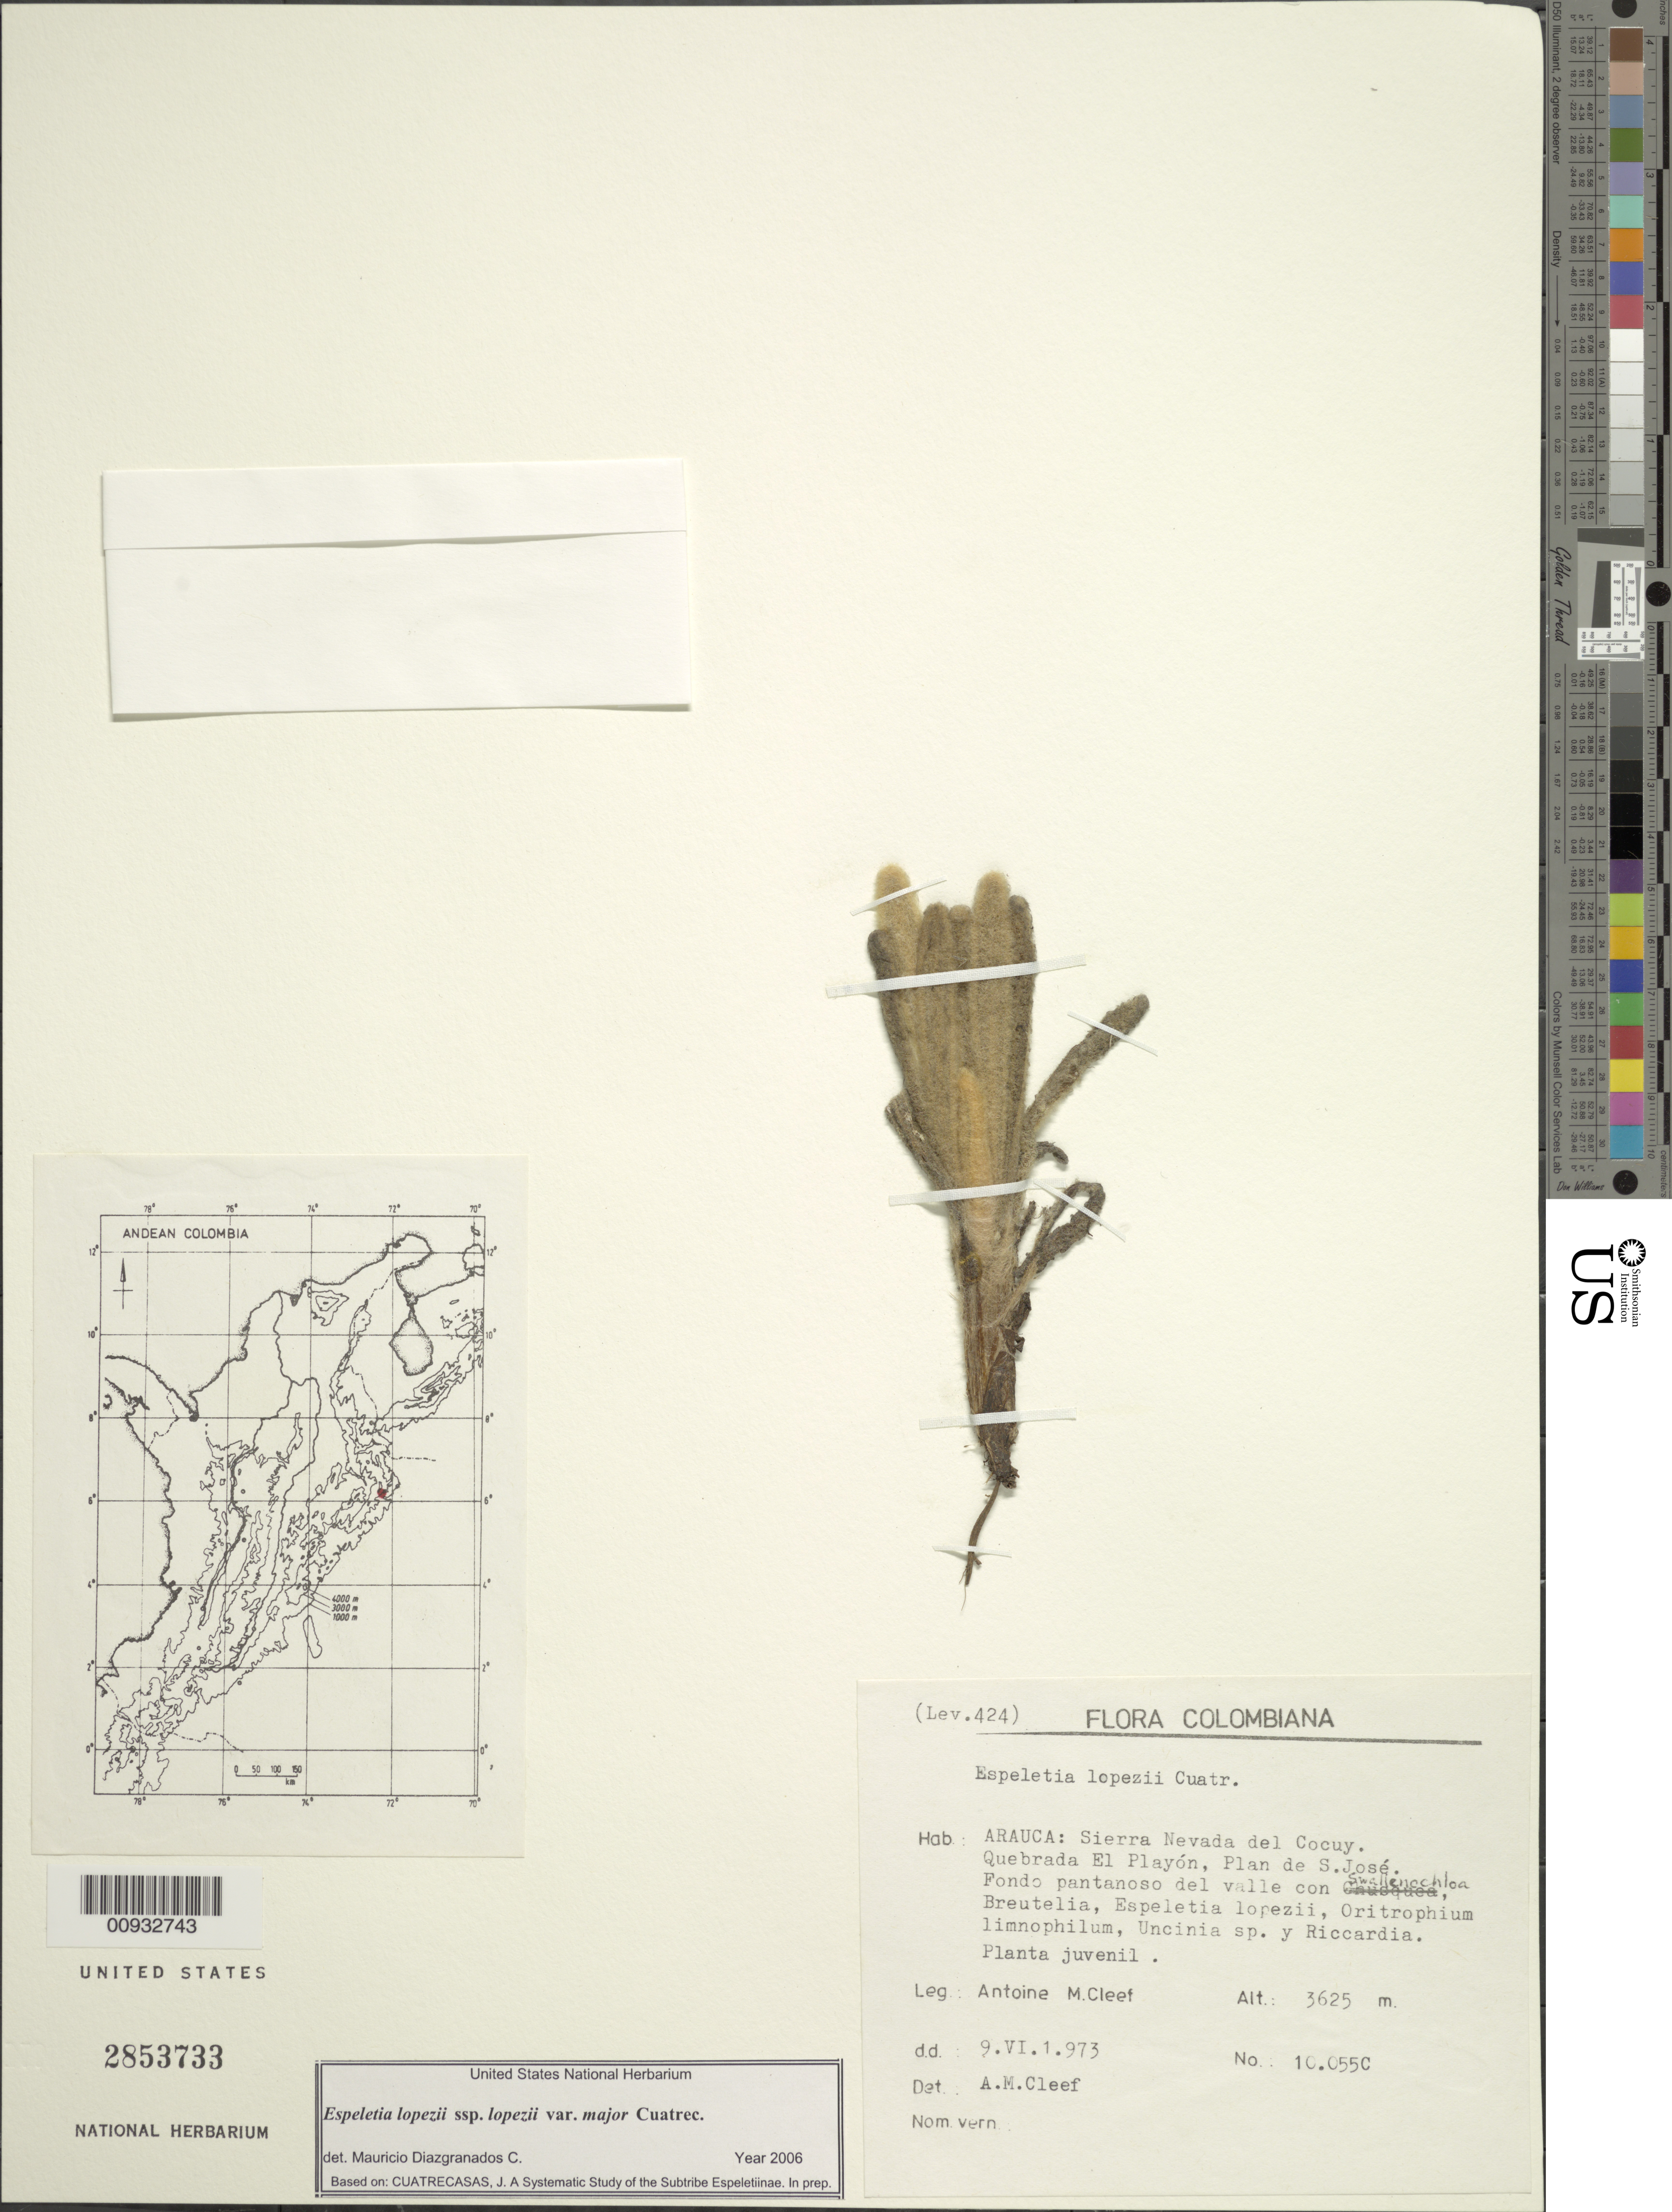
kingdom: Plantae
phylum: Tracheophyta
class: Magnoliopsida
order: Asterales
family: Asteraceae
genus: Espeletia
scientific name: Espeletia lopezii var. major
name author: Cuatrec.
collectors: A. M. Cleef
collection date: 1973-06-09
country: Colombia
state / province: Arauca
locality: Sierra Nevada del Cocuy, Quebrada El Playón, Plan de S. José, fondo del valle.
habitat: Con Swallenochloa, Breutelia, Espeletia lopezii, Oritrophium limnophilum, Uncinia sp. y Riccardia.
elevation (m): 3625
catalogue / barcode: US 2853733